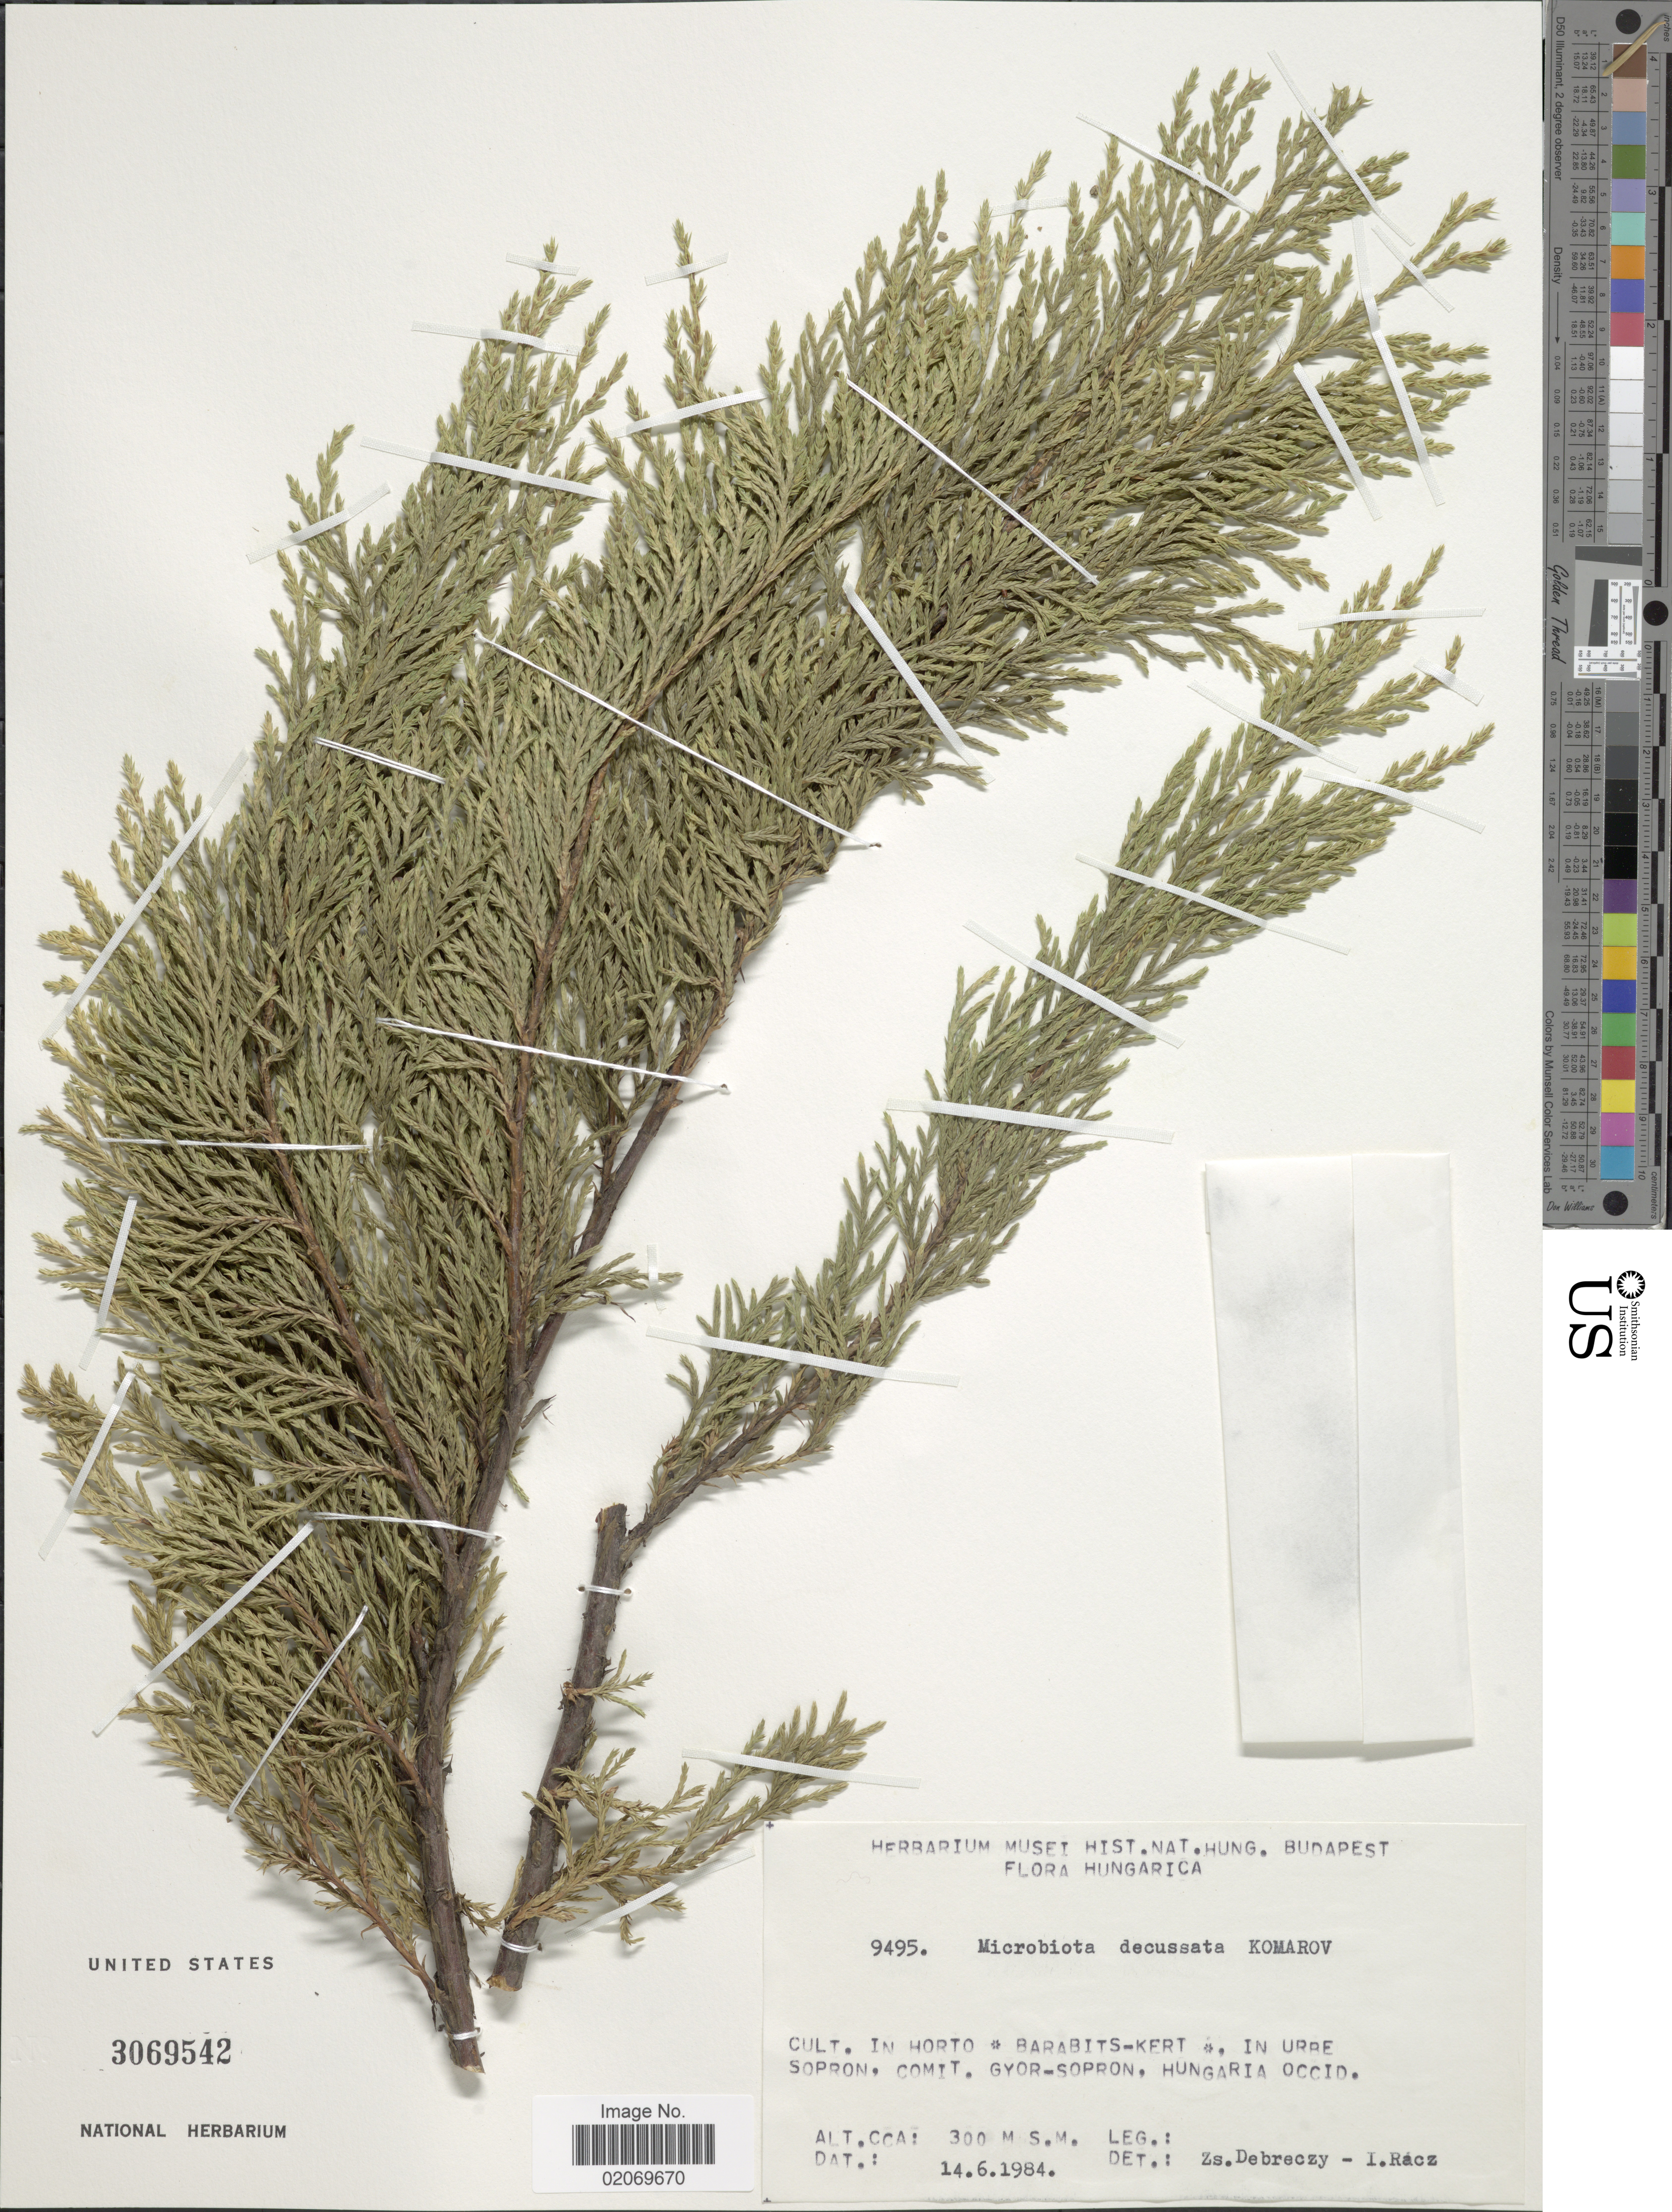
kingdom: Plantae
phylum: Tracheophyta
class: Pinopsida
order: Pinales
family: Cupressaceae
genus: Microbiota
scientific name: Microbiota decussata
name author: Kom.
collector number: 9495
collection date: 1984-06-14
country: Hungary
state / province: Sopron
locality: Cult in Horto [interpreted] Barabits-Keri[interpreted], In Urbe Sopron, Comit Gyor-Sopron, Hungaria Occid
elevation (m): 300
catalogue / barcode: US 3069542